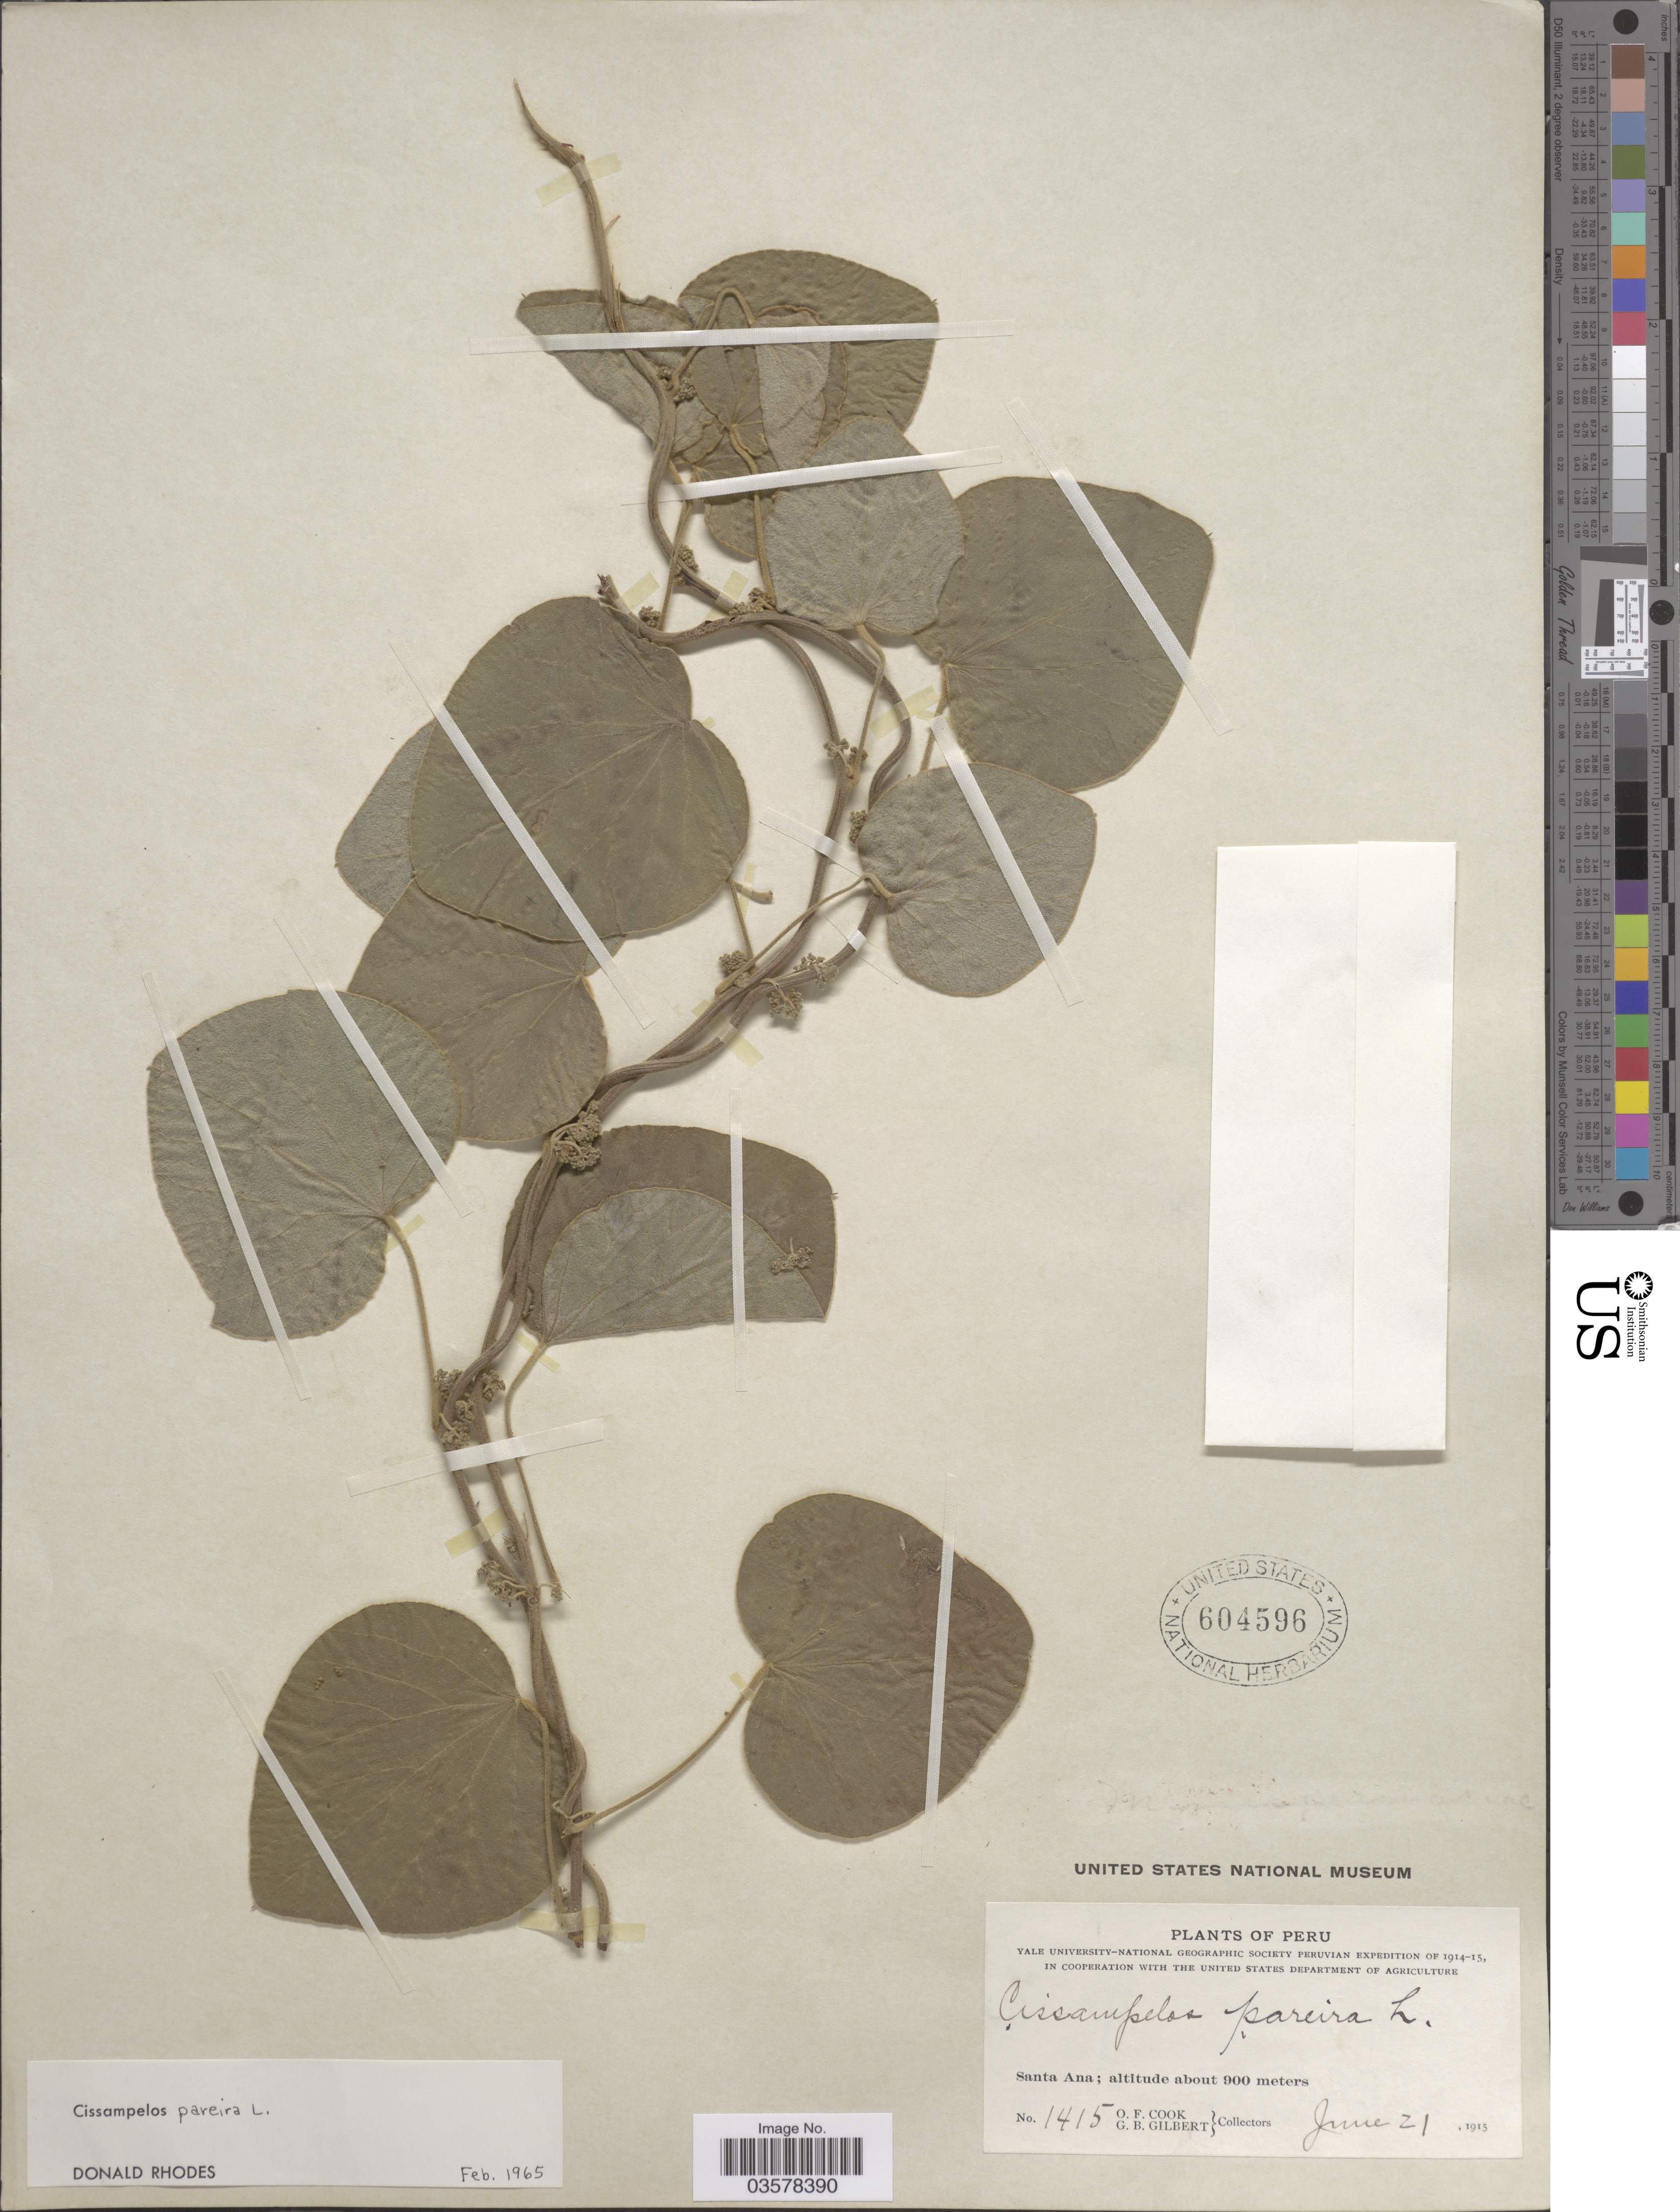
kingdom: Plantae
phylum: Tracheophyta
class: Magnoliopsida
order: Ranunculales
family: Menispermaceae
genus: Cissampelos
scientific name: Cissampelos pareira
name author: L.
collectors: O. F. Cook & G. B. Gilbert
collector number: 1415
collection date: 1915-06-21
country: Peru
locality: Santa Ana.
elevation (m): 900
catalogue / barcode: US 604596